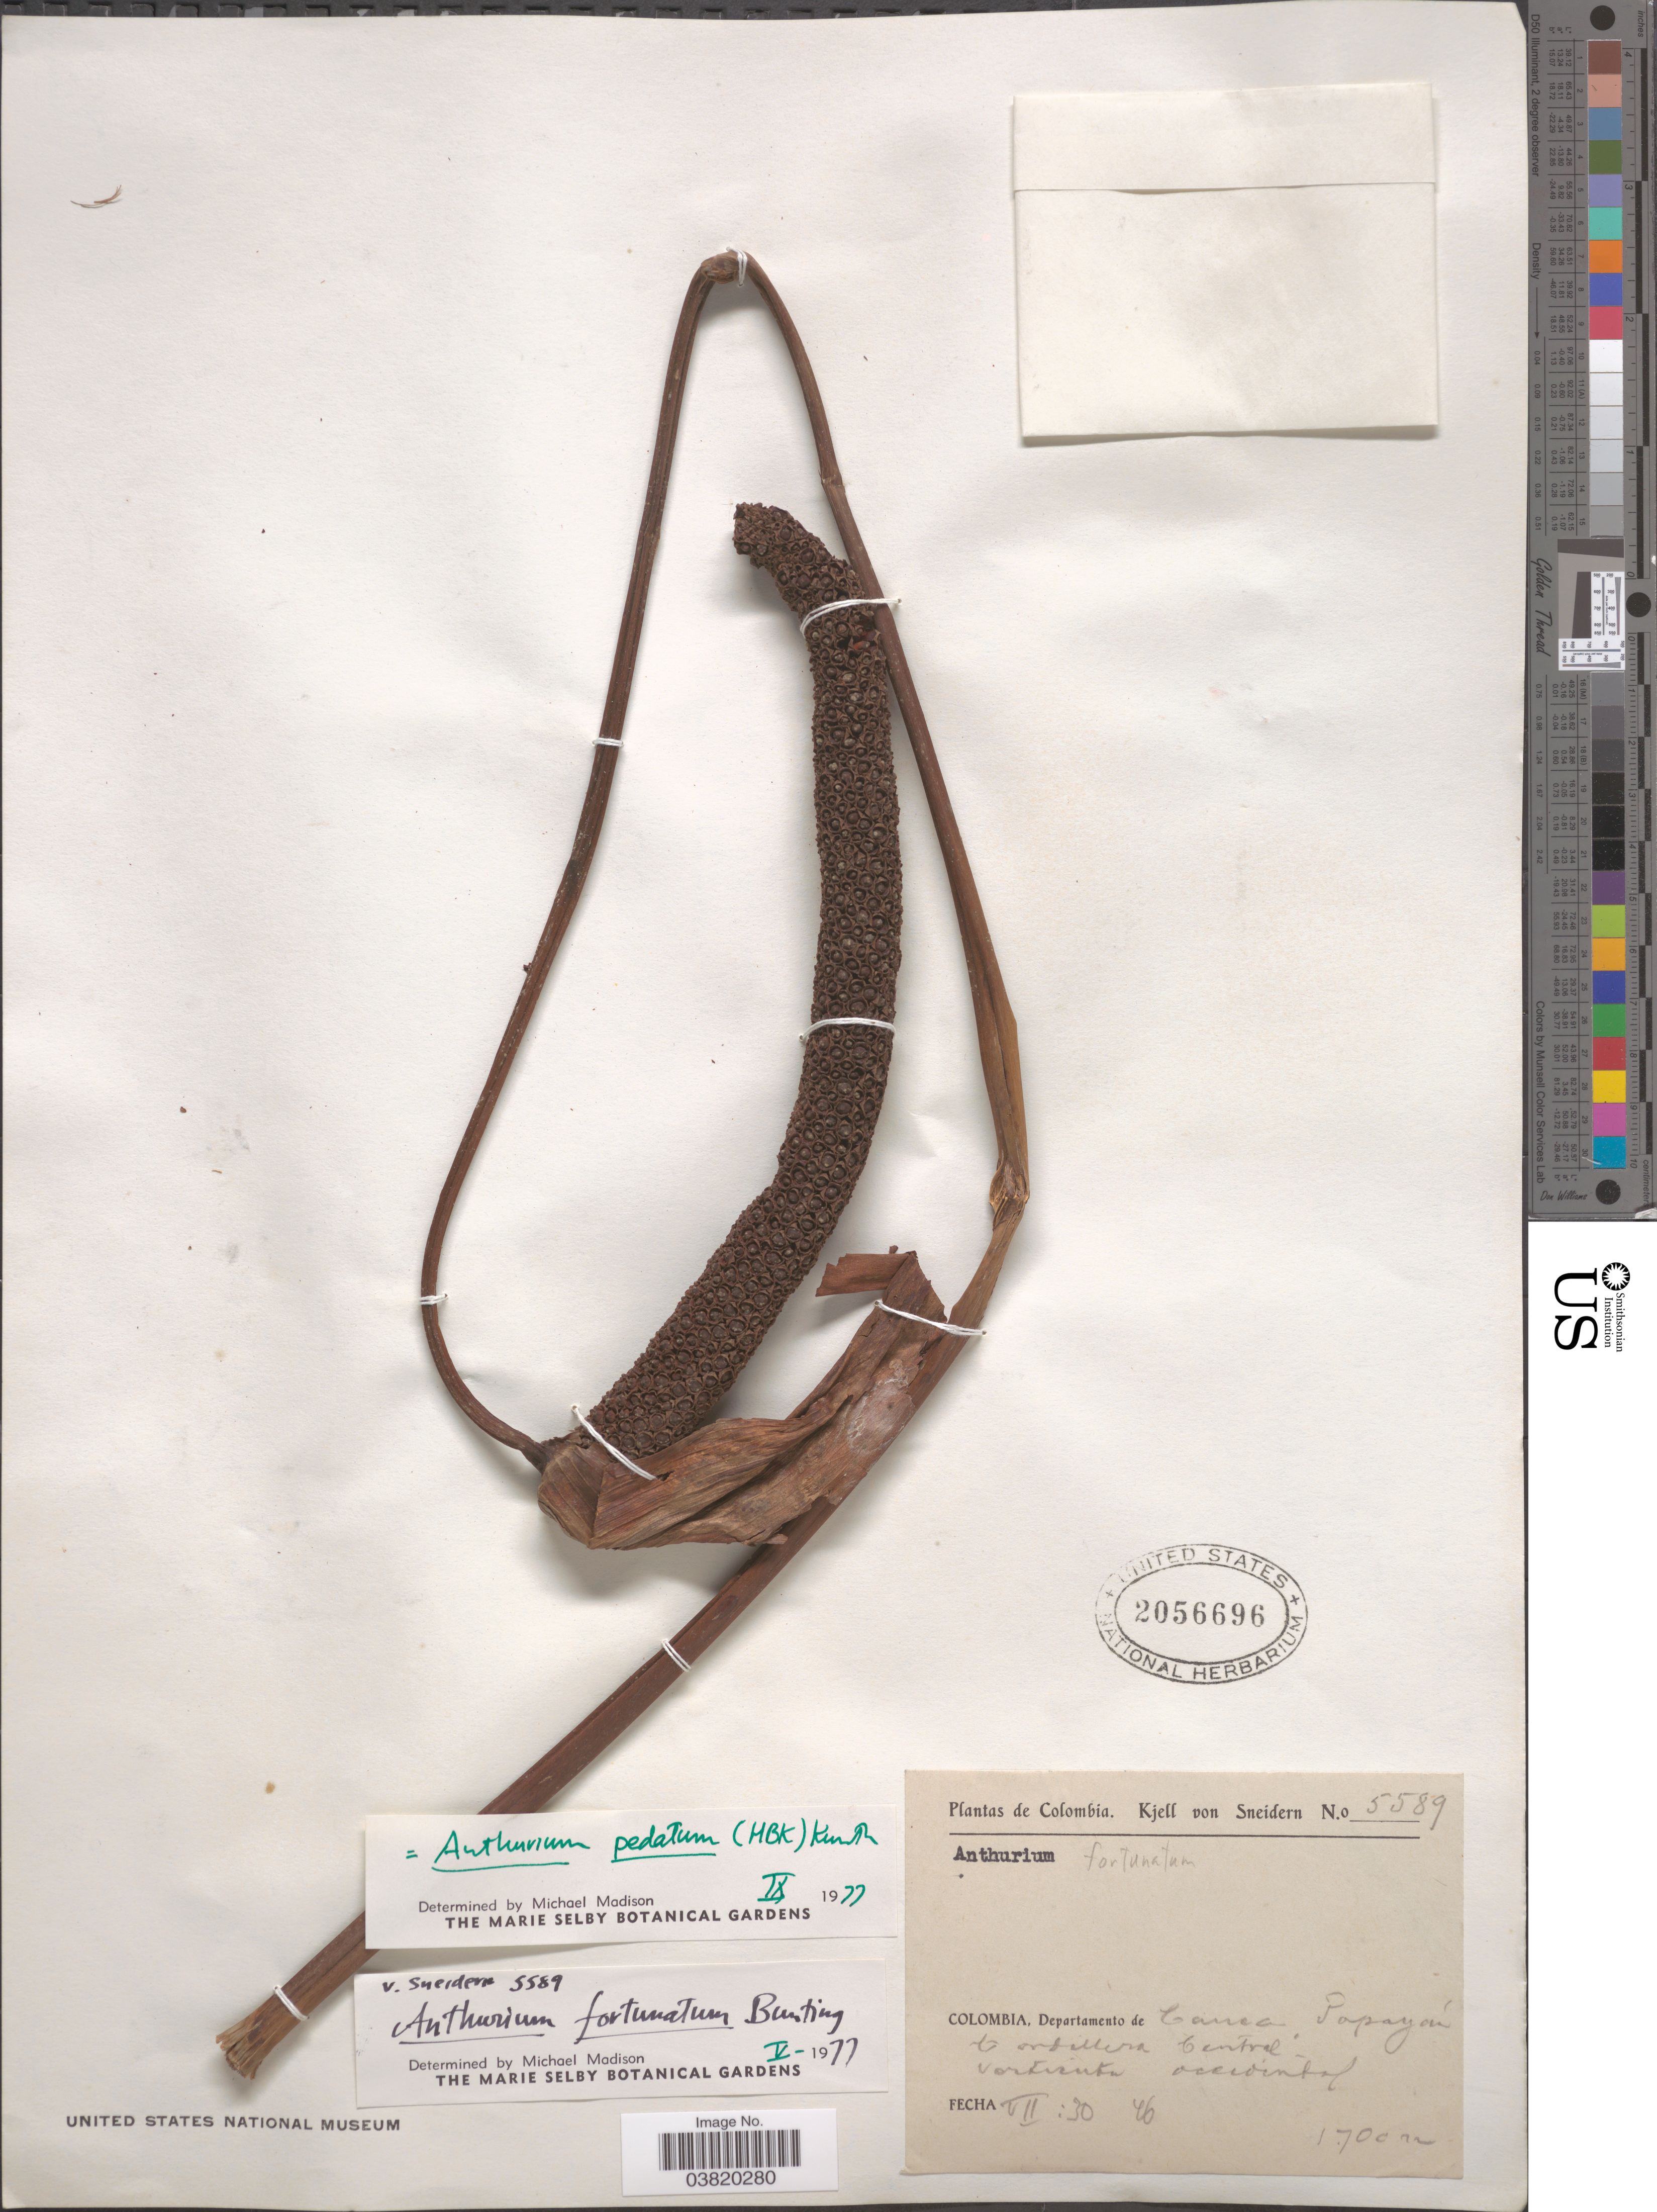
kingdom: Plantae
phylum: Tracheophyta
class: Liliopsida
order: Alismatales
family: Araceae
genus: Anthurium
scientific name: Anthurium pedatum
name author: (Kunth) Endl. ex Kunth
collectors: K. von Sneidern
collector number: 5589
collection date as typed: Transcribed d/m/y: 30/7/46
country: Colombia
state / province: Cauca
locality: Departamento de Cauca, Popayán. Cordillera Central, vertiente occidental.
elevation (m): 1700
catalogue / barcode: US 2056696